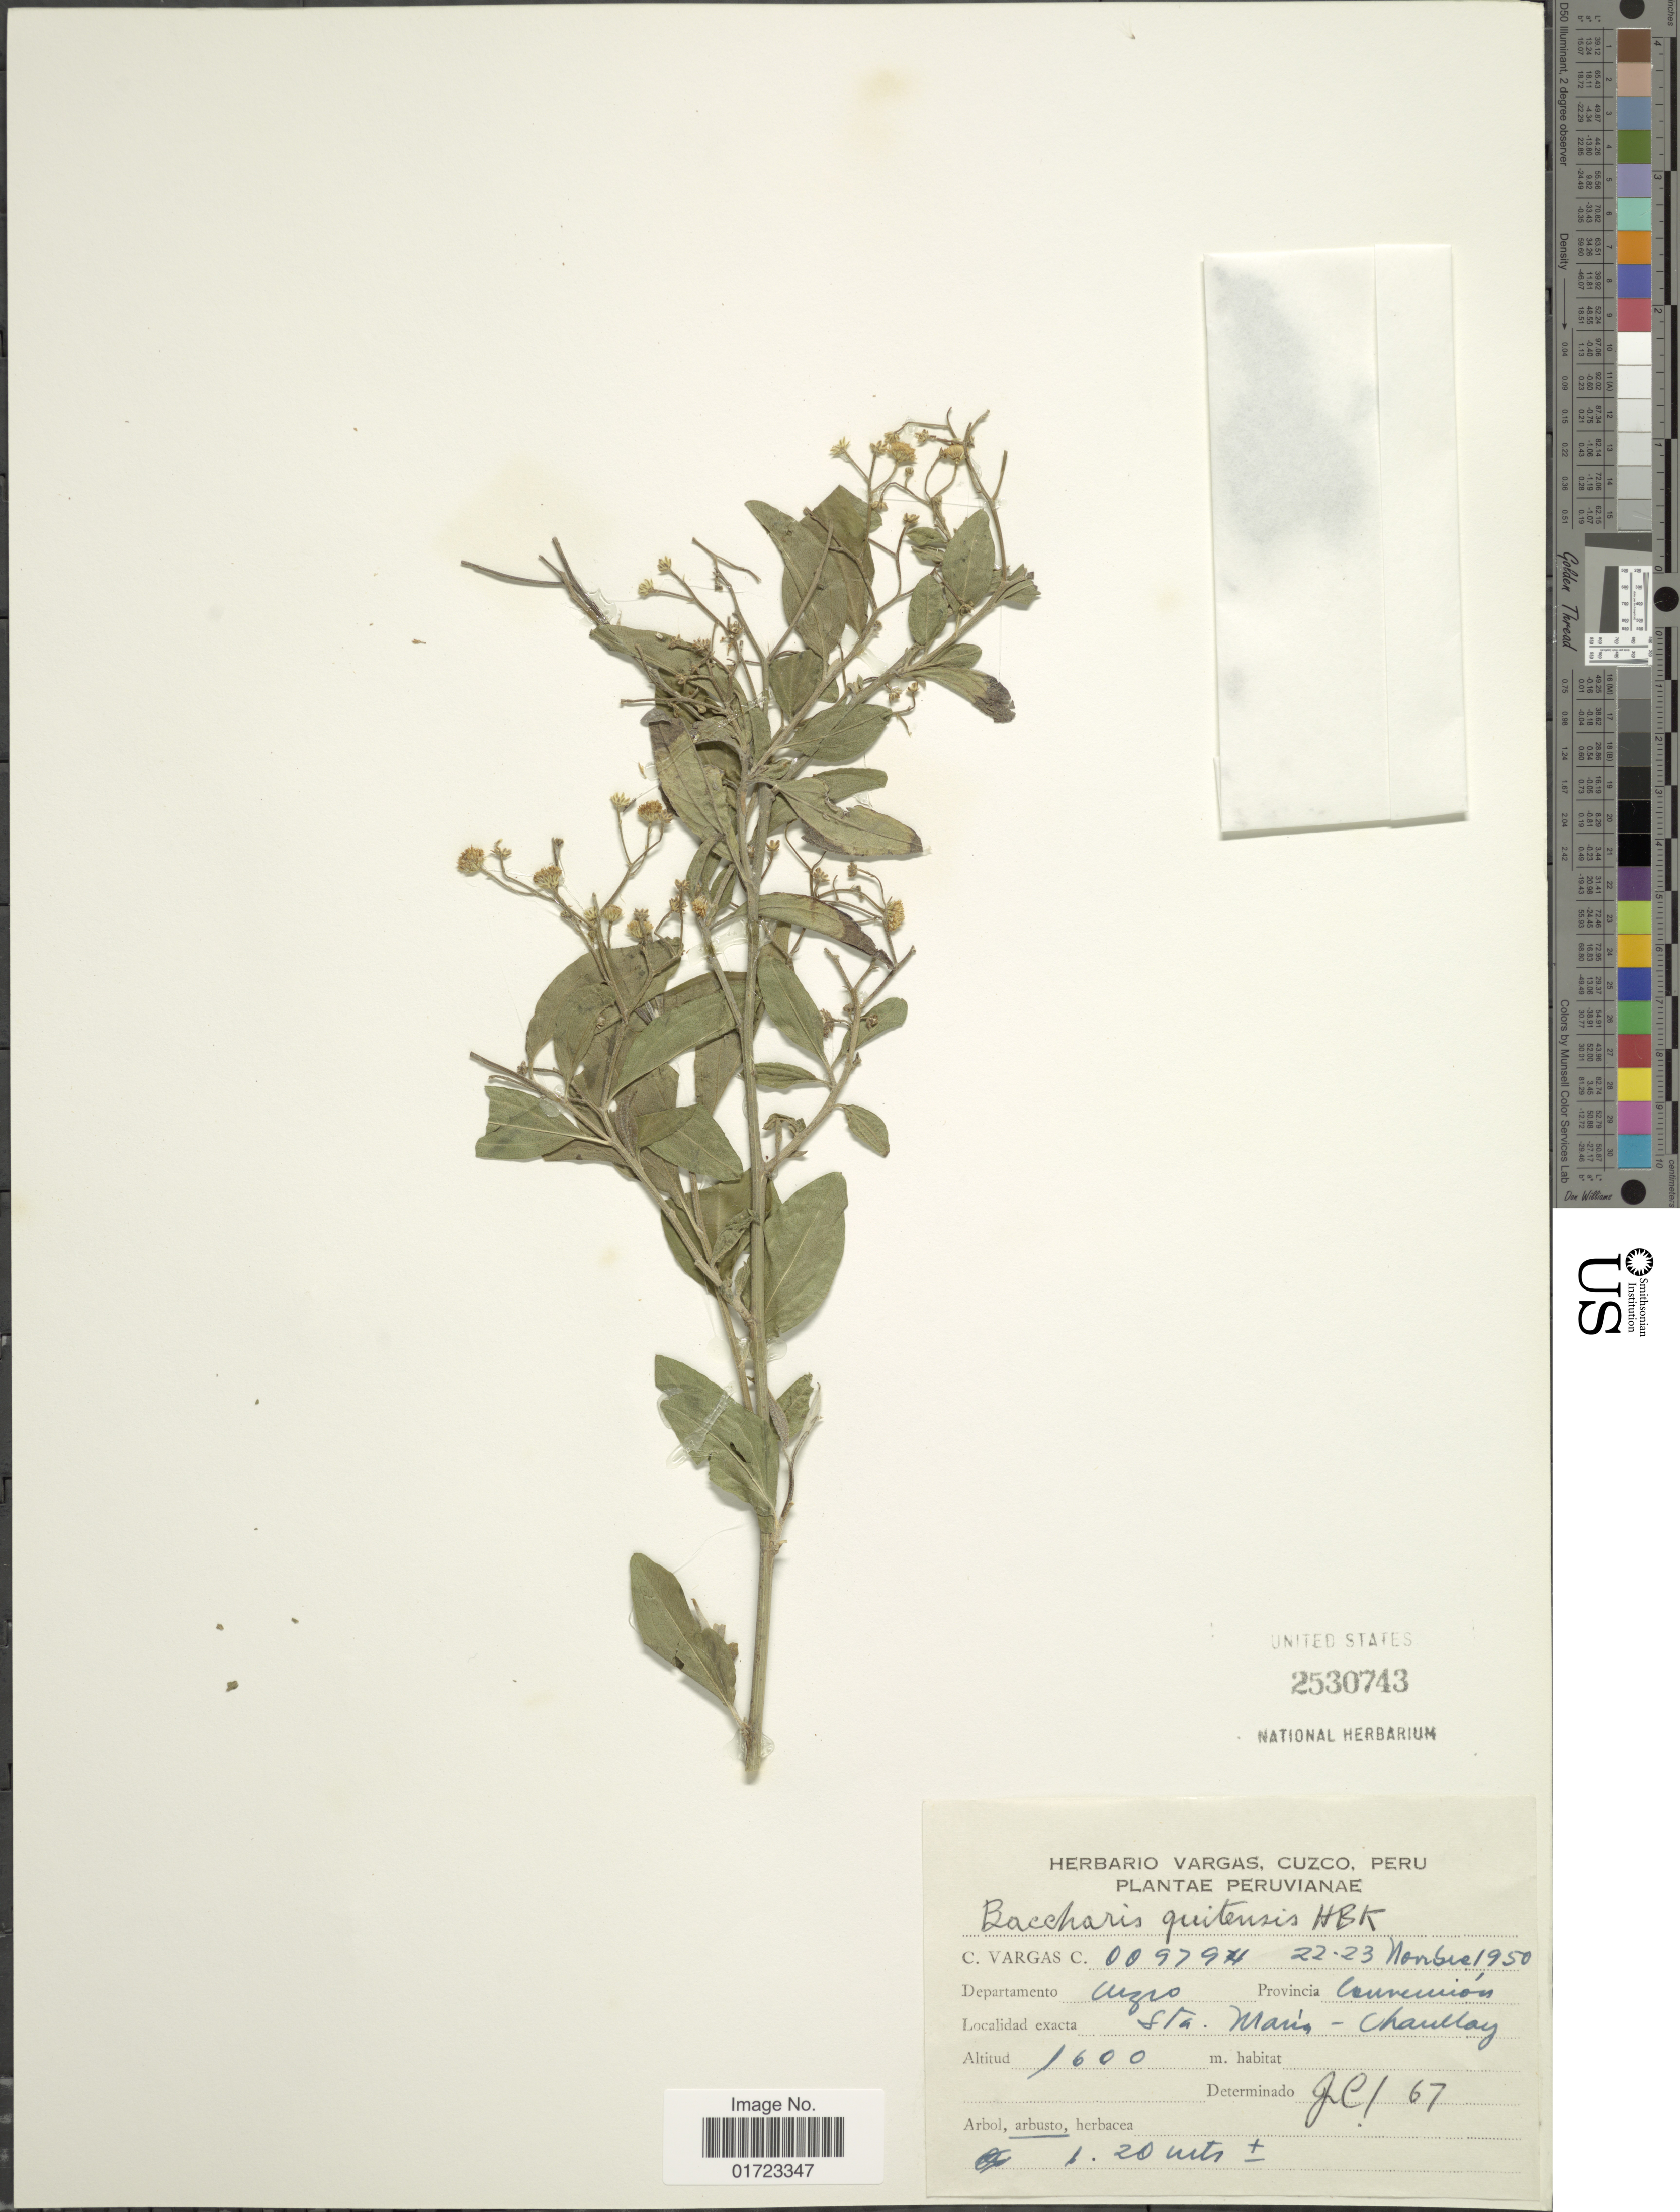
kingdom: Plantae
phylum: Tracheophyta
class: Magnoliopsida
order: Asterales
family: Asteraceae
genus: Baccharis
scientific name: Baccharis quitensis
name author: Kunth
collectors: C. Vargas Calderón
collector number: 009794*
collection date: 1950-11-22/1950-11-23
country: Peru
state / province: Cusco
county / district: La Convención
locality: Sta, Maria - Chaullay.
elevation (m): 1600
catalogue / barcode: US 2530743